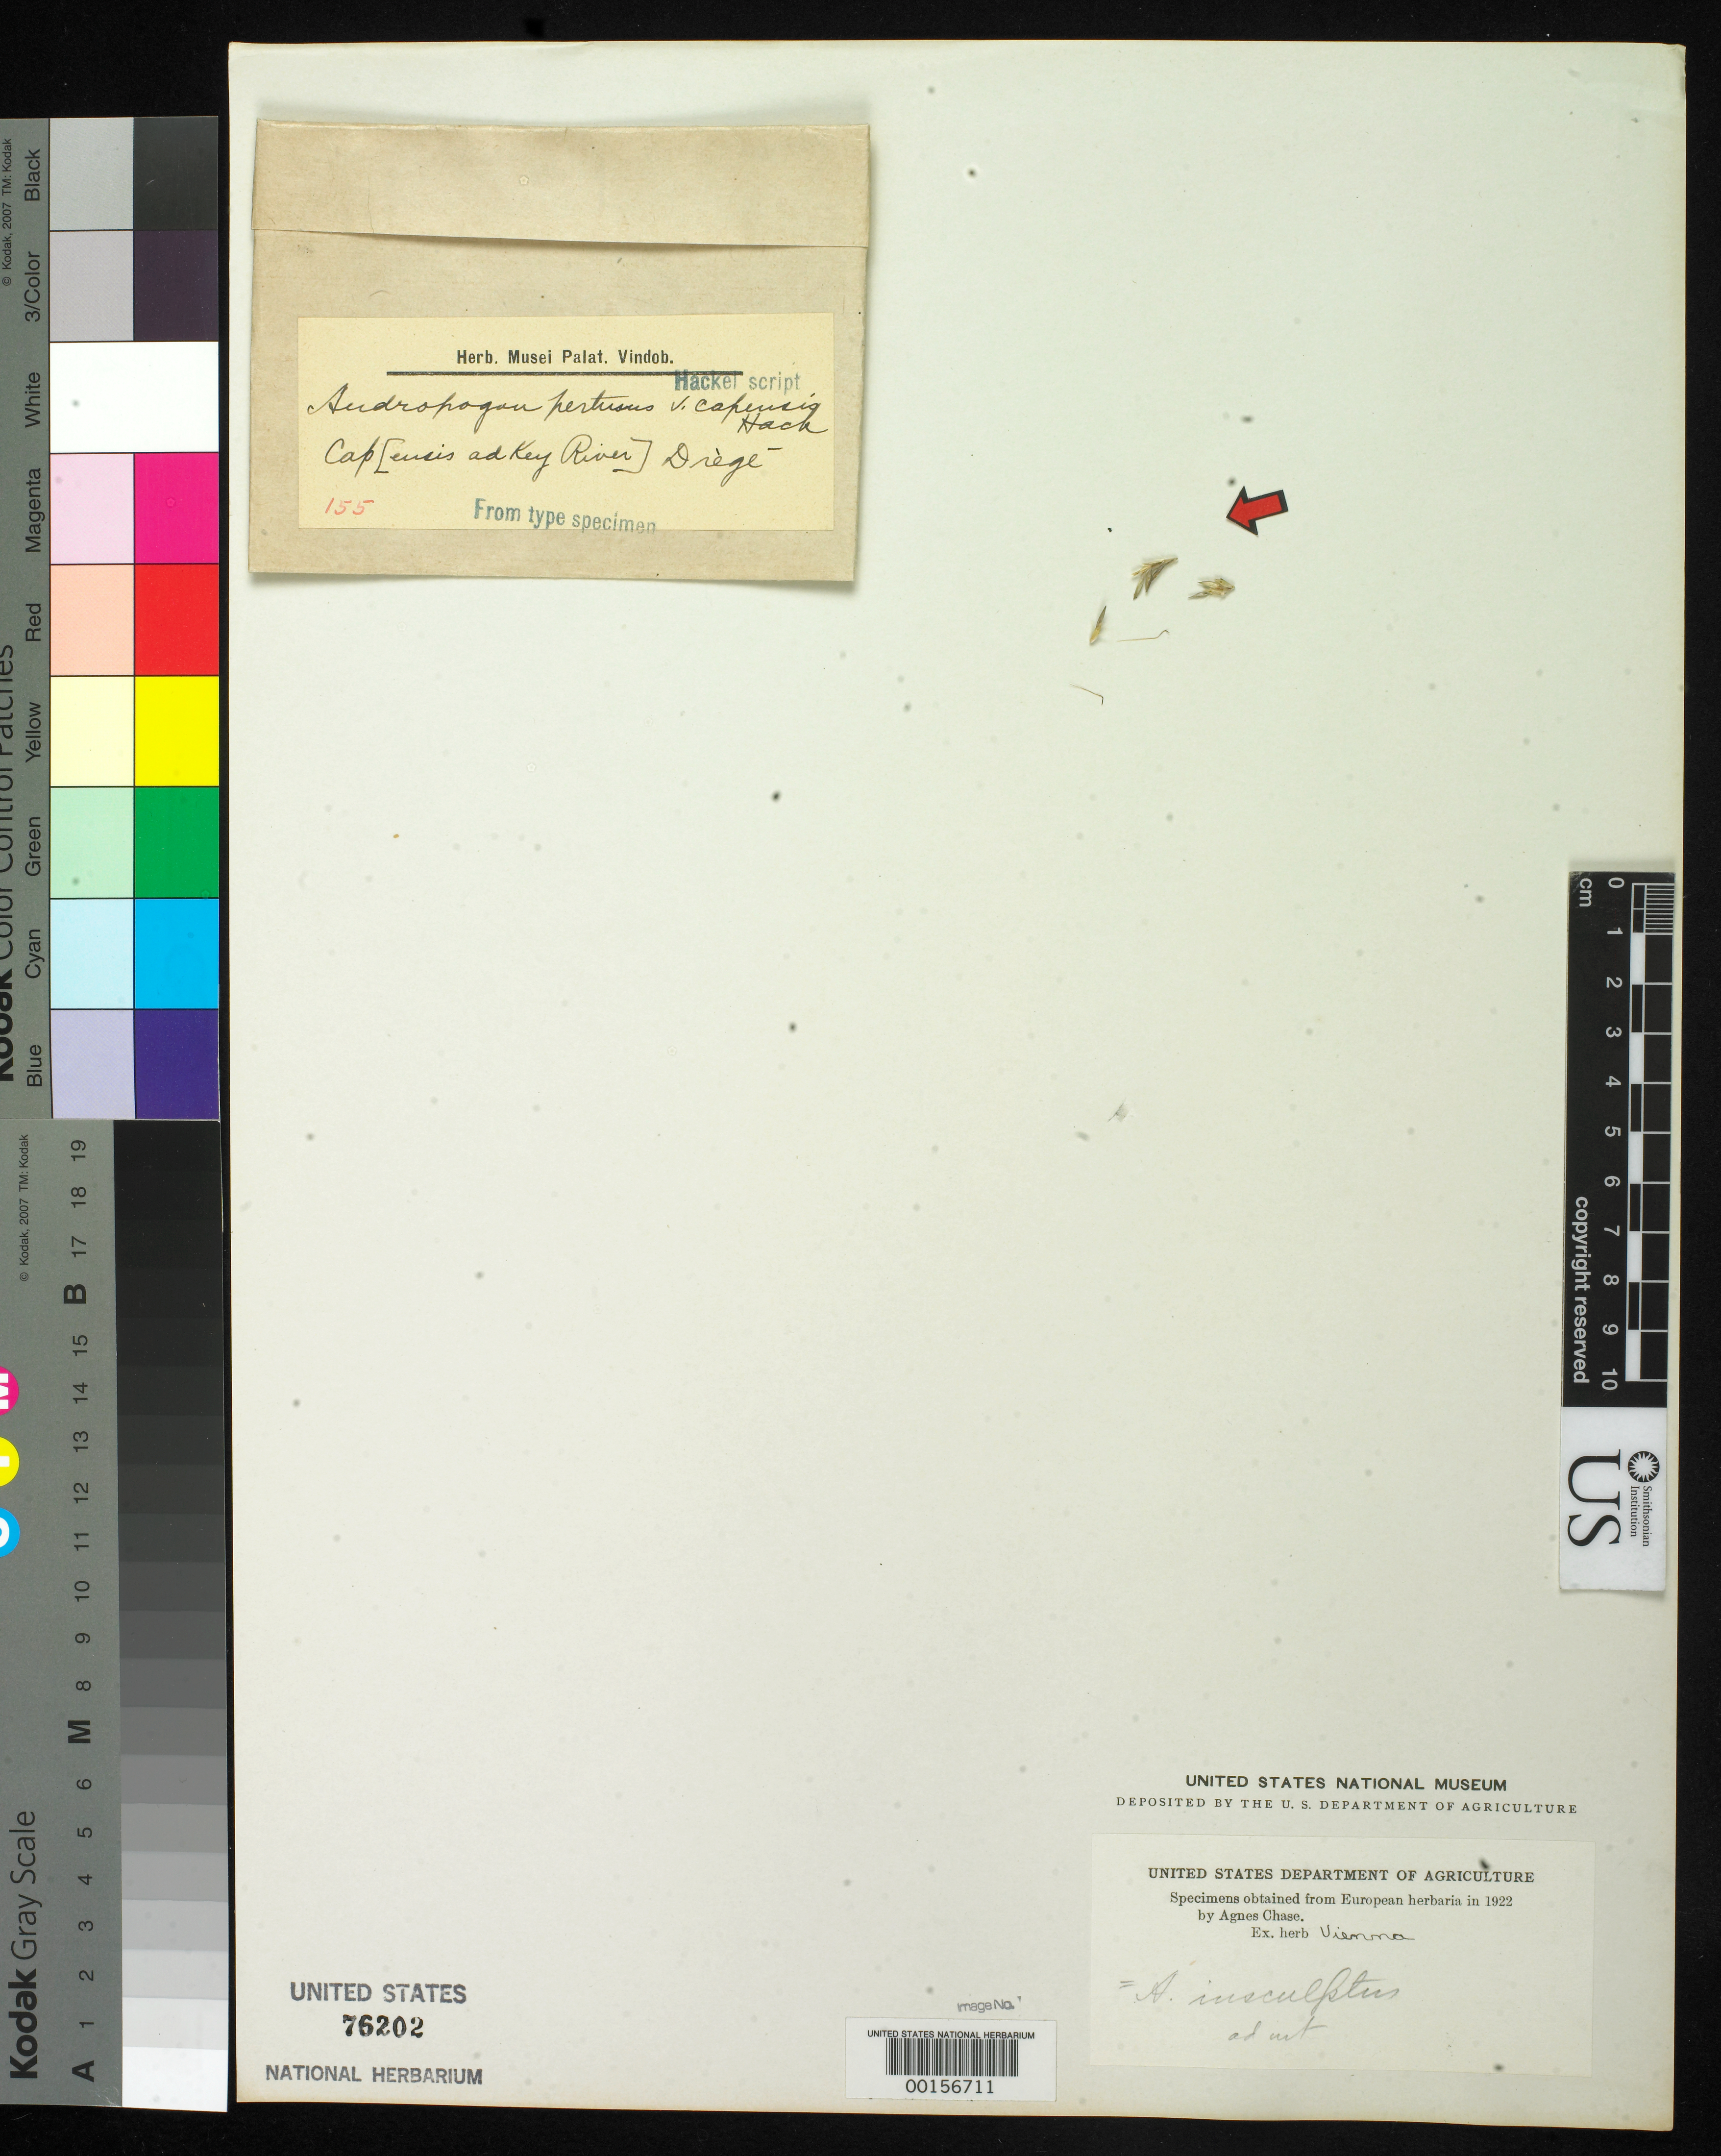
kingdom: Plantae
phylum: Tracheophyta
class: Liliopsida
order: Poales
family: Poaceae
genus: Andropogon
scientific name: Andropogon pertusus var. capensis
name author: Hack. in A. DC.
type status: Type Fragment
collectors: J. Drège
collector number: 4325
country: South Africa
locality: Terra Capensis, Key River.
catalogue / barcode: US 76202